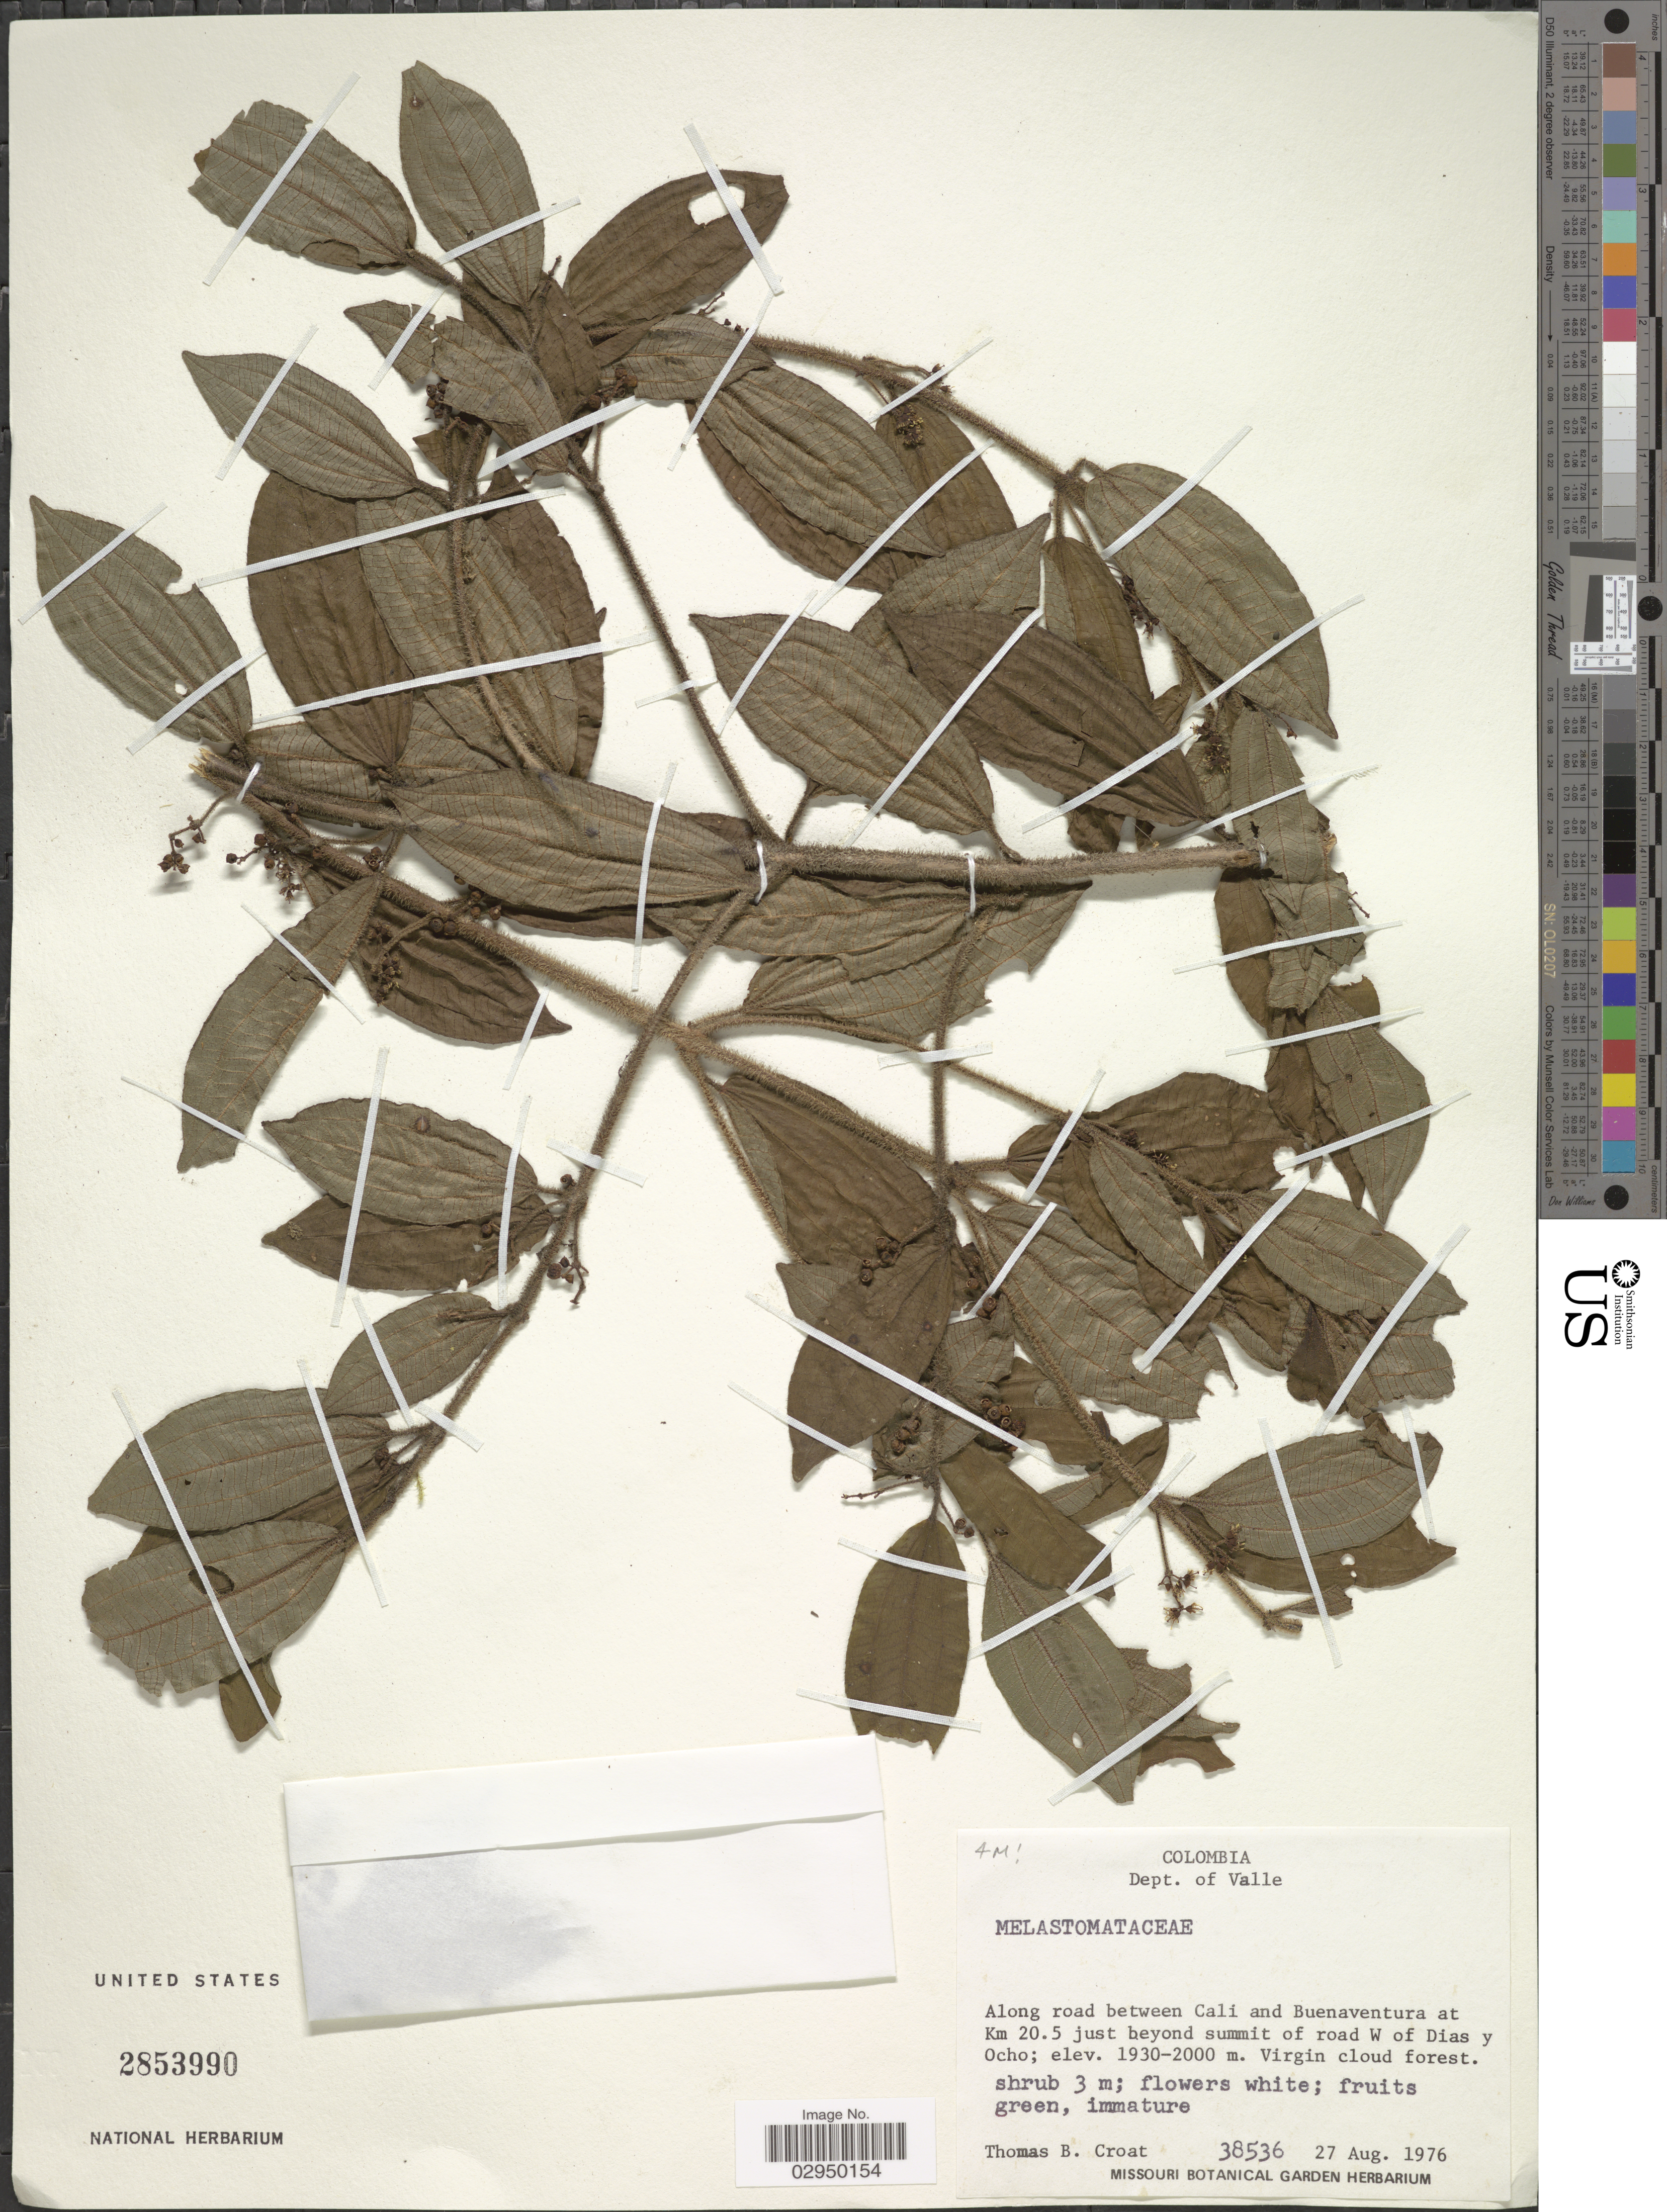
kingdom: Plantae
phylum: Tracheophyta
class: Magnoliopsida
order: Myrtales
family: Melastomataceae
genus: Clidemia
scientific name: Clidemia sp.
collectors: T. B. Croat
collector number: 38536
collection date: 1976-08-27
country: Colombia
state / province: Valle del Cauca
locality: Dept. of Valle. Along road between Cali and Buenaventura at Km 20.5 just beyond summit of road W of Dias y Ocho.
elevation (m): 1930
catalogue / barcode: US 2853990